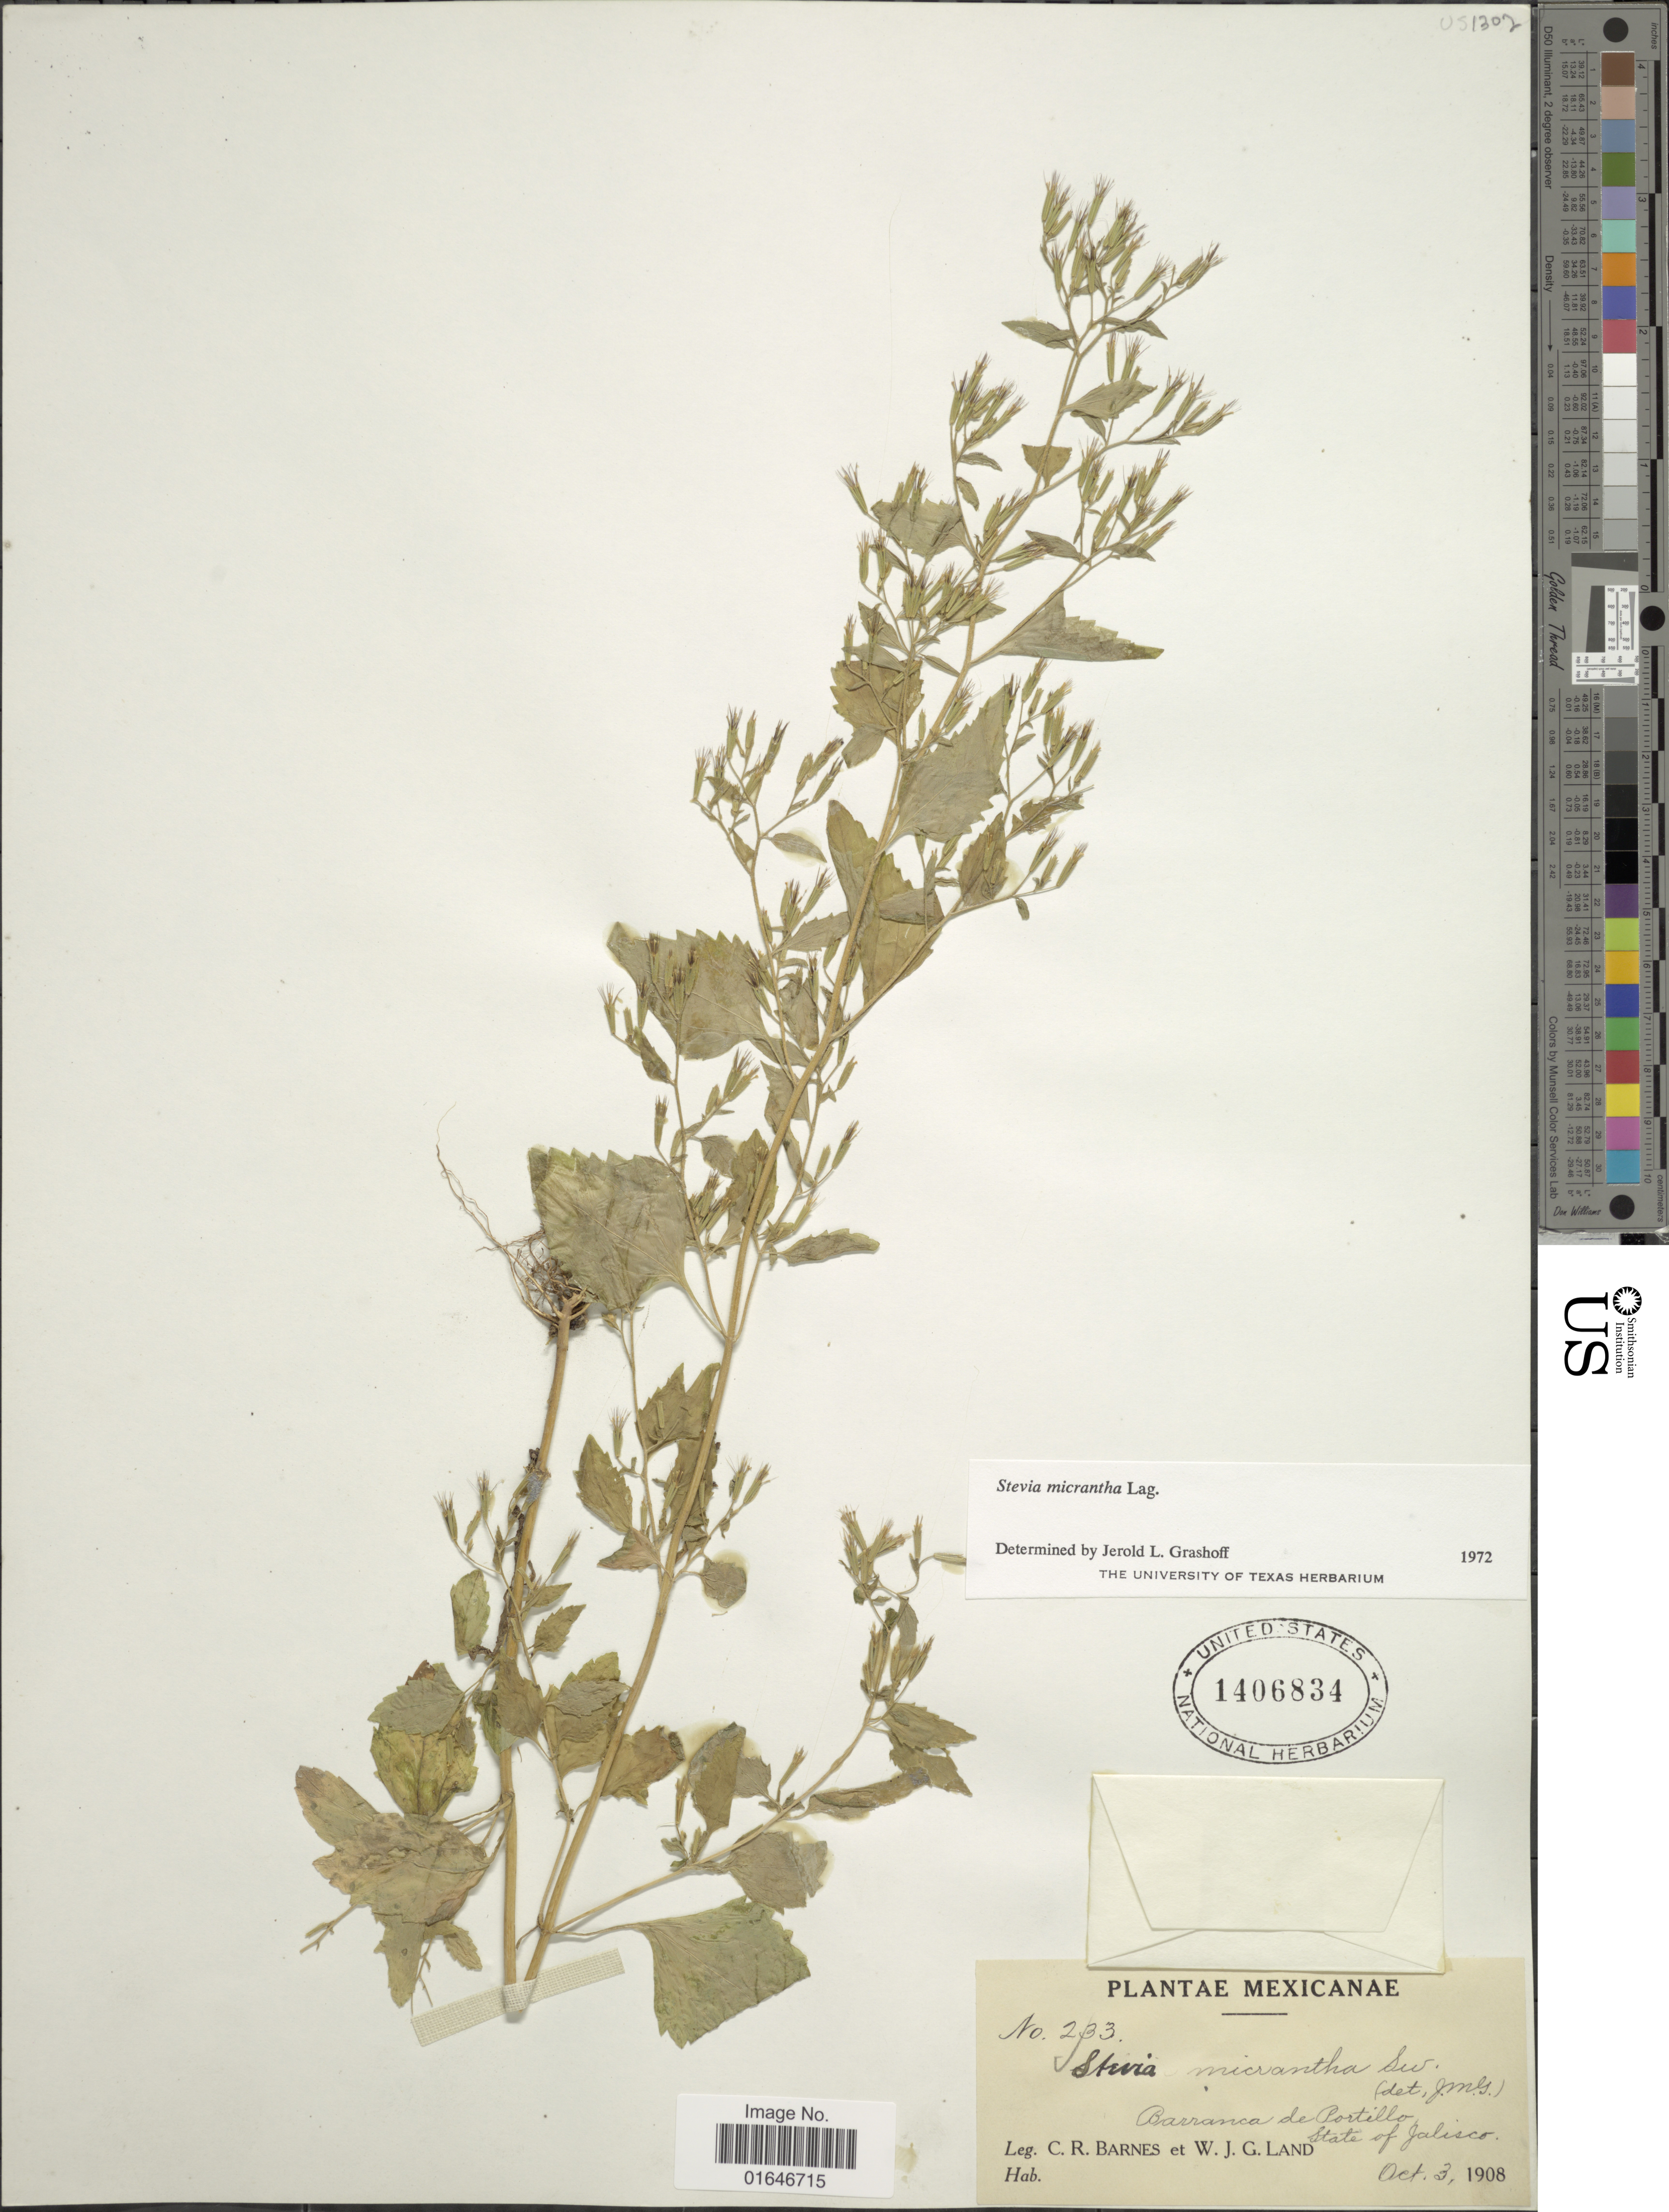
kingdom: Plantae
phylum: Tracheophyta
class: Magnoliopsida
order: Asterales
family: Asteraceae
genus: Stevia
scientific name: Stevia micrantha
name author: Lag.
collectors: C. R. Barnes & W. J. G. Land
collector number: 233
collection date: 1908-10-03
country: Mexico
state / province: Jalisco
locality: Barranca de Portillo.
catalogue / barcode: US 1406834